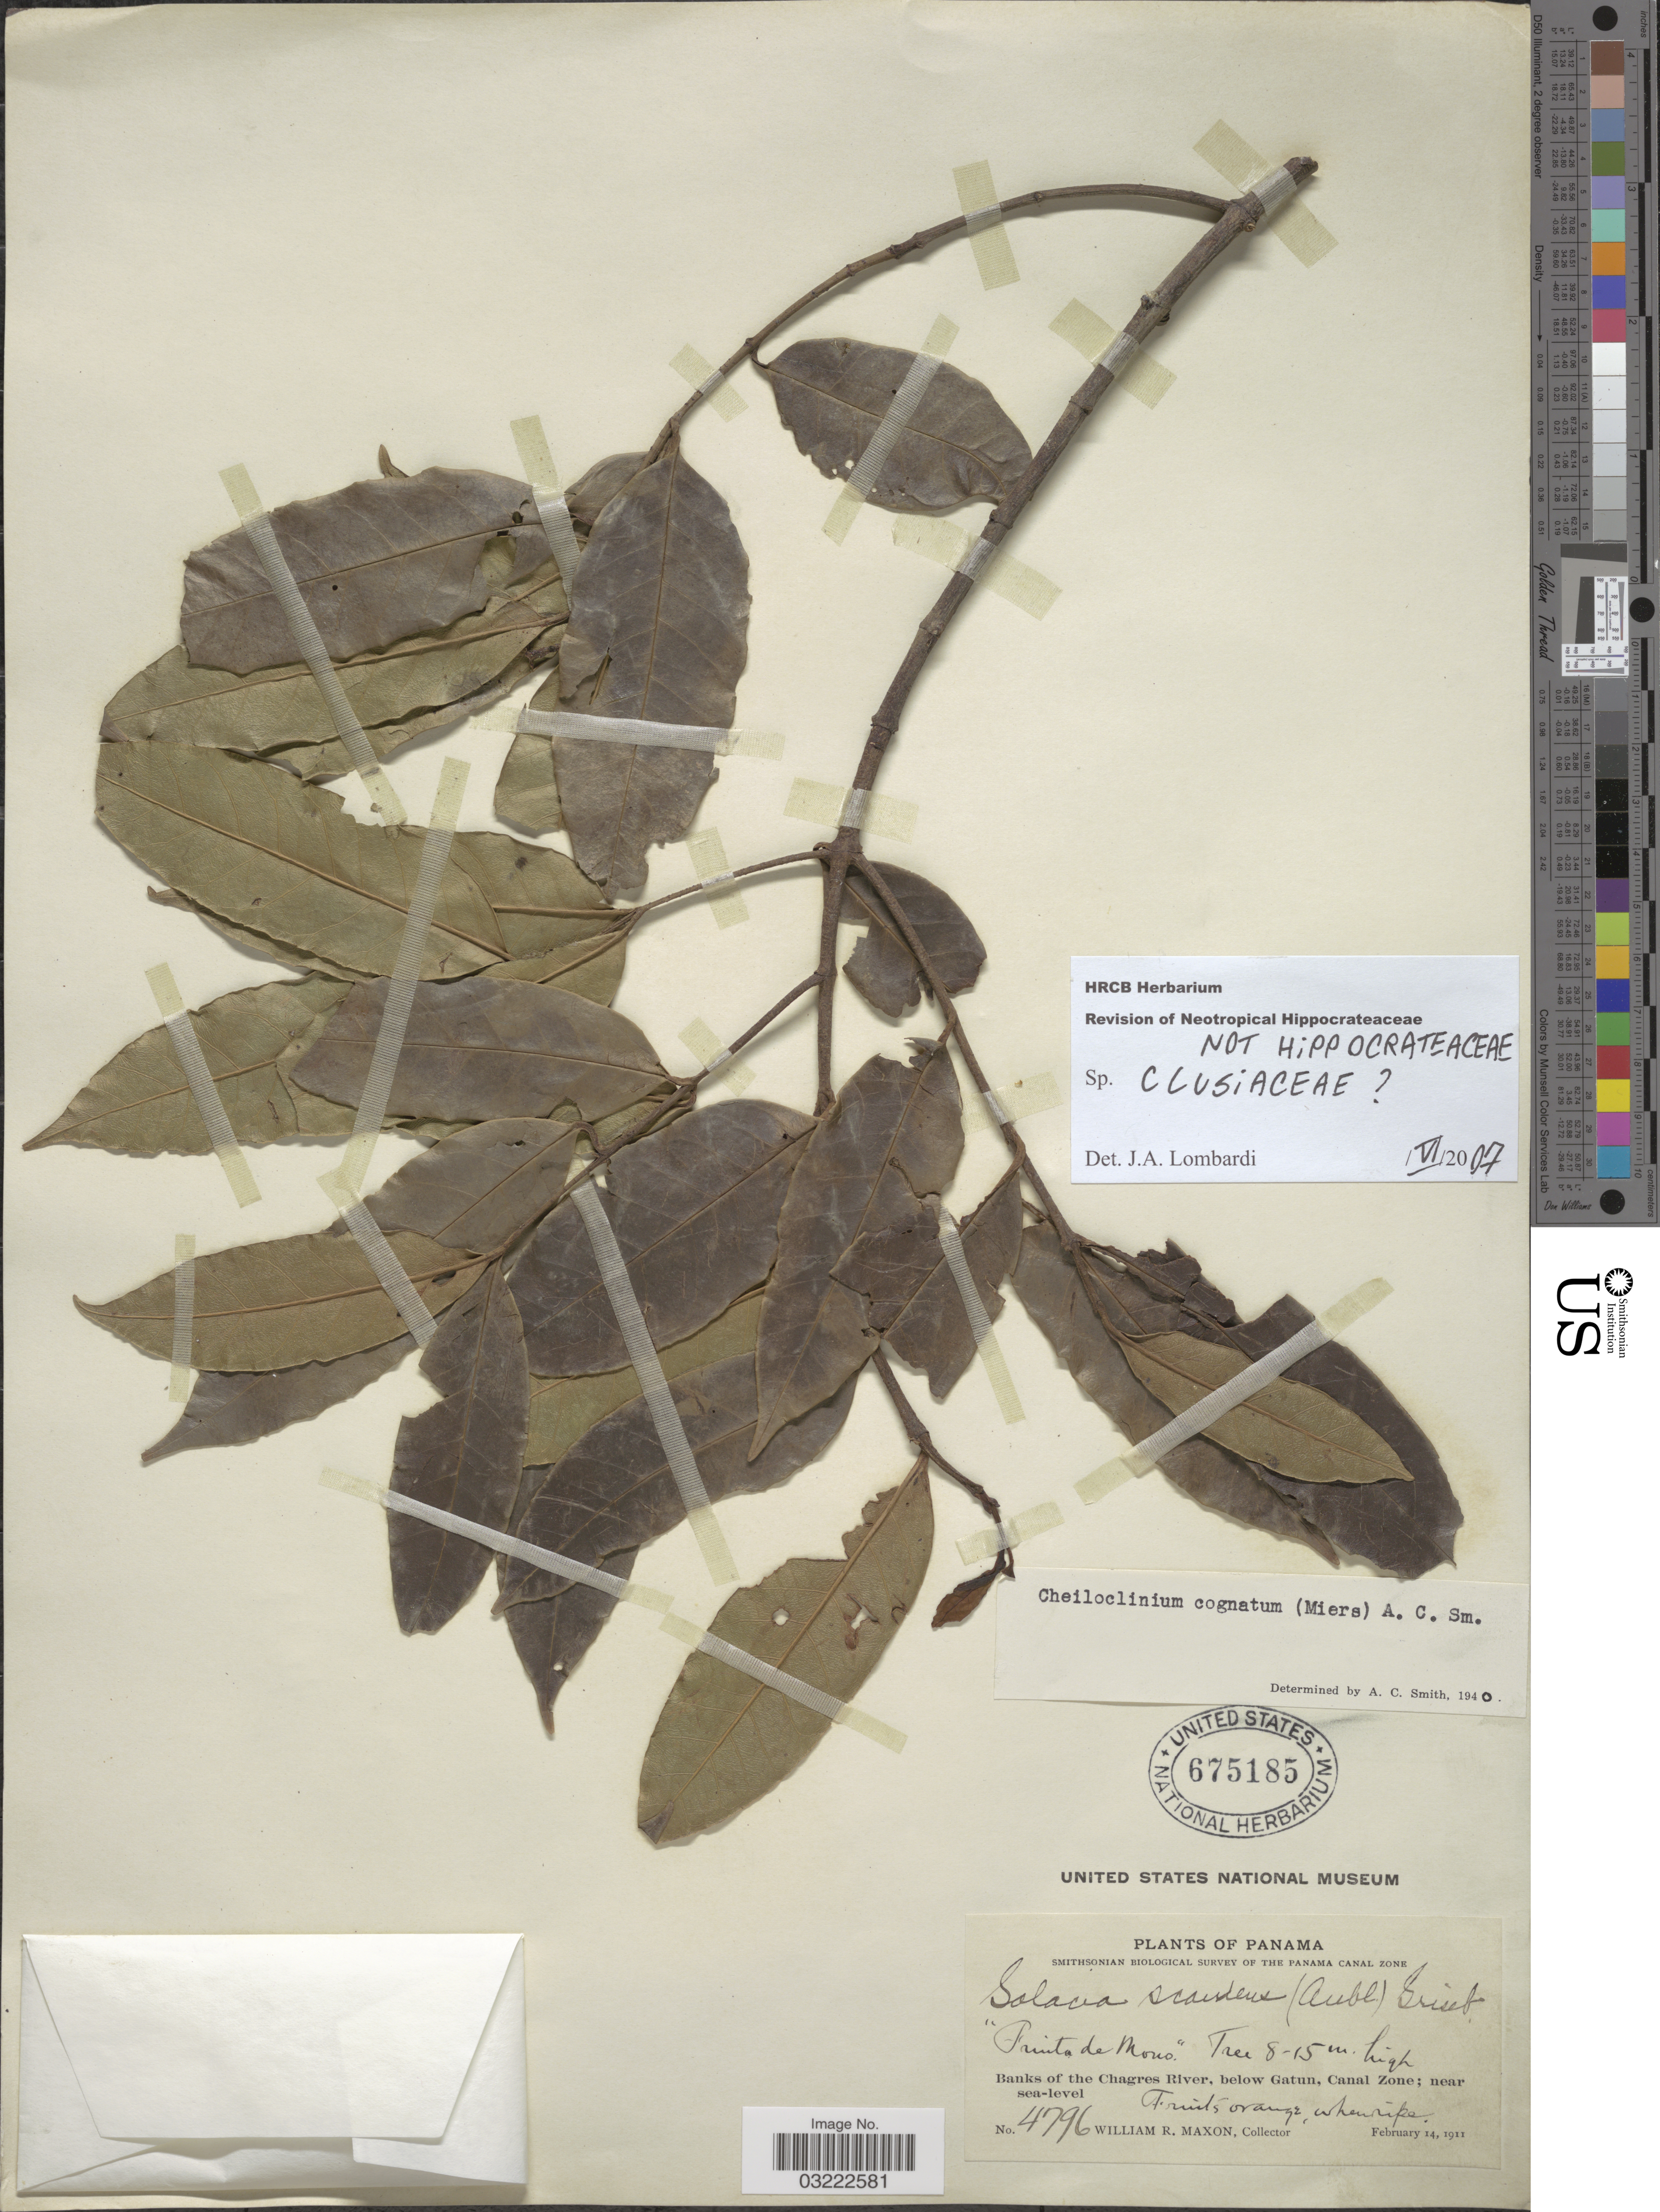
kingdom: Plantae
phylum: Tracheophyta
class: Magnoliopsida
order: Gentianales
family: Apocynaceae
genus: Lacmellea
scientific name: Lacmellea sp.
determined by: Londoño-Echeverri, Y.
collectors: W. R. Maxon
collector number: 4796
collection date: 1911-02-14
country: Panama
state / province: Colón / Panamá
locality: Banks of the Chagres River, below Gatun, Canal Zone.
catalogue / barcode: US 675185